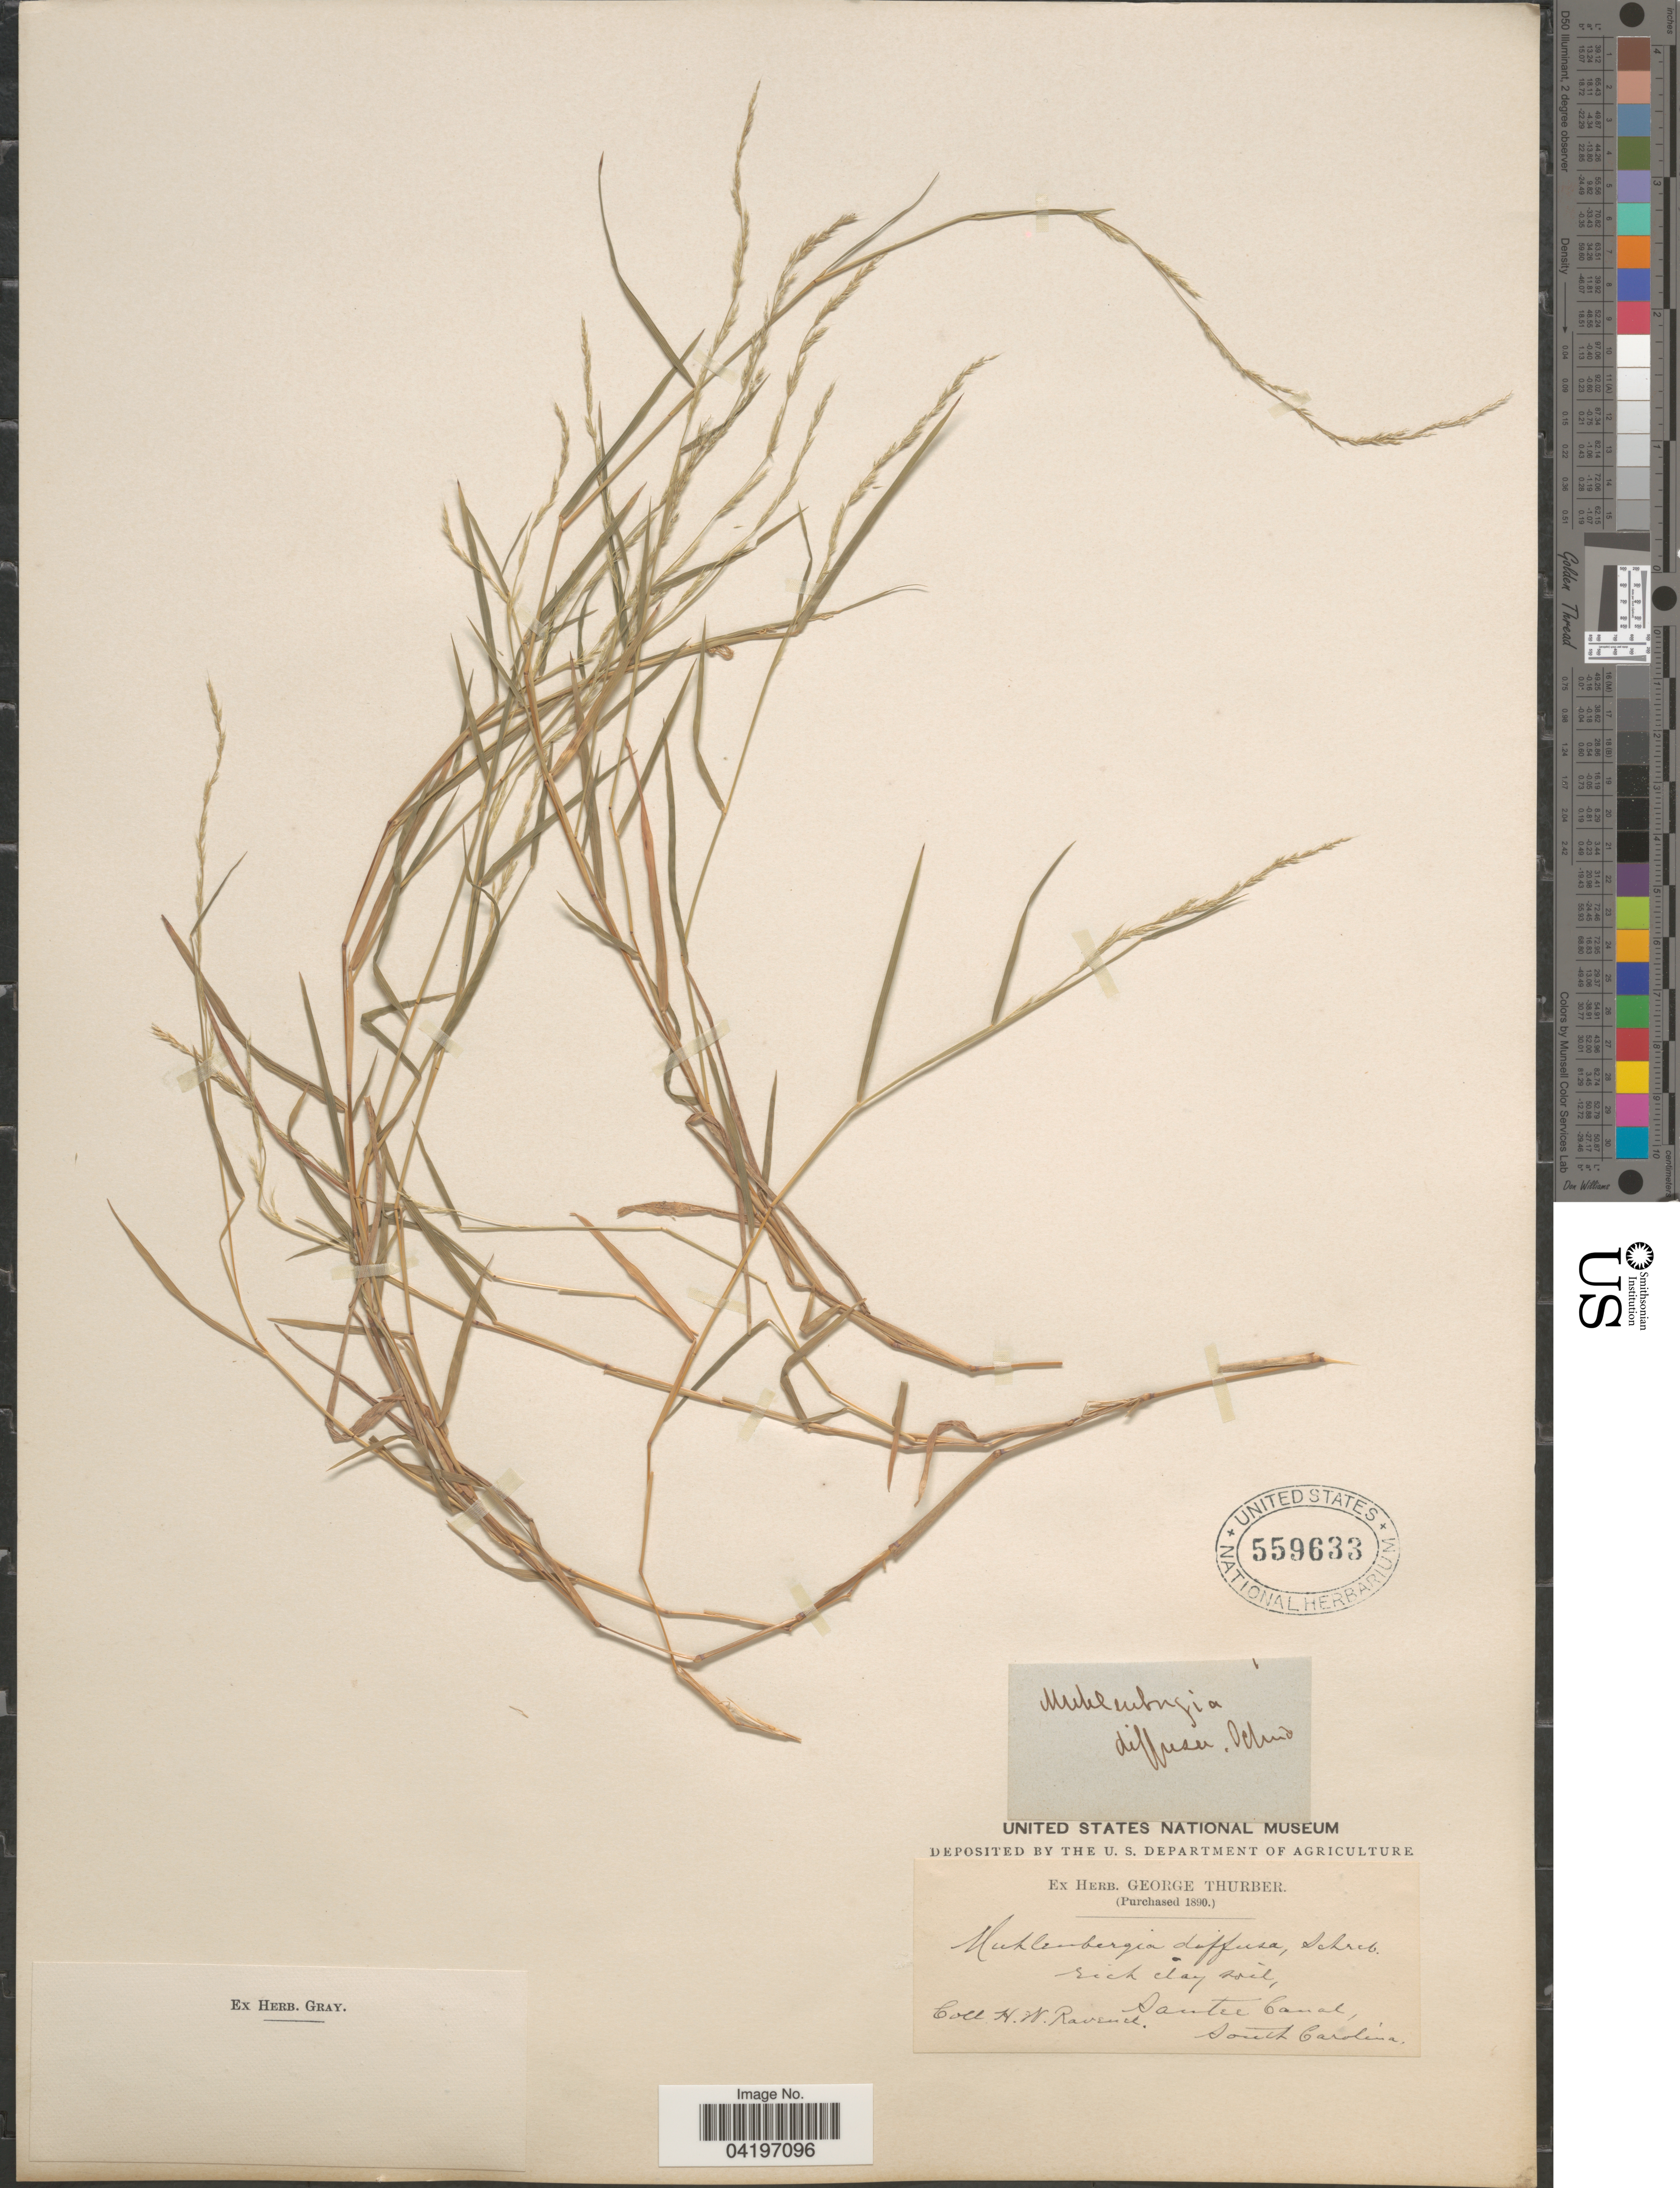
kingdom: Plantae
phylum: Tracheophyta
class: Liliopsida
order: Poales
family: Poaceae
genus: Muhlenbergia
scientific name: Muhlenbergia schreberi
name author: J.F. Gmel.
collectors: H. Ravenel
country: United States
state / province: South Carolina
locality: Santee Canal.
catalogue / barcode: US 559633